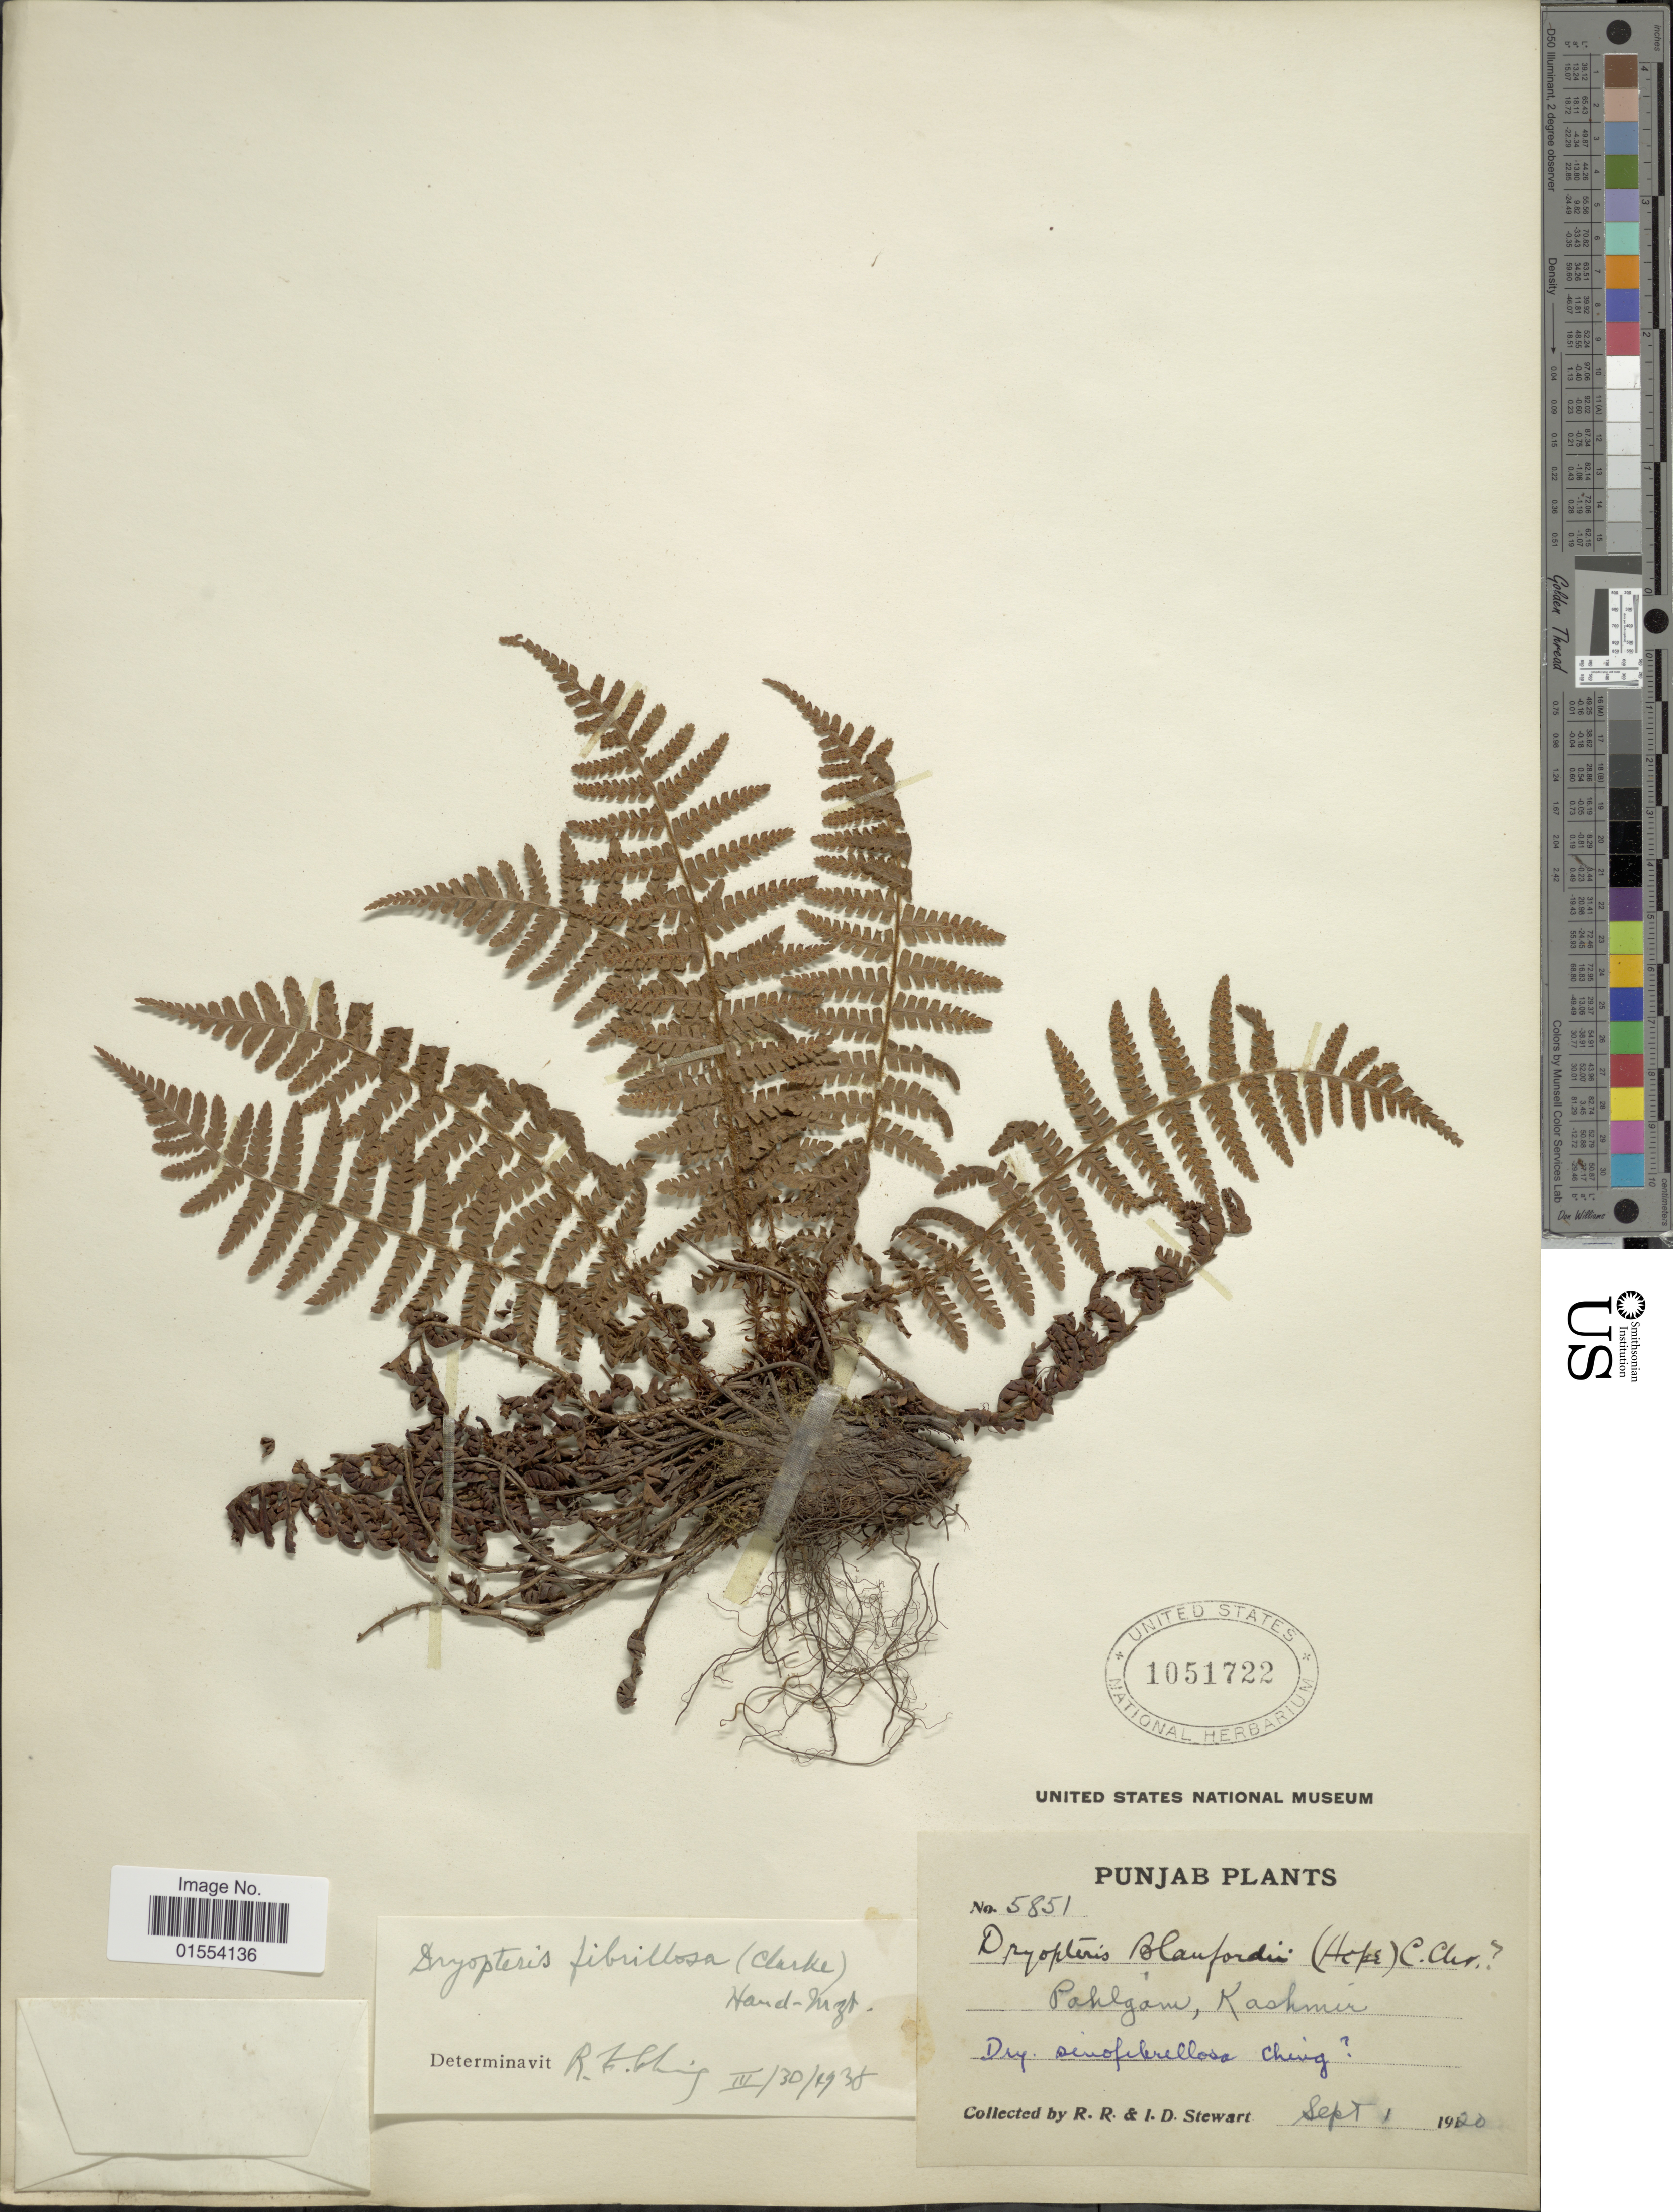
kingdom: Plantae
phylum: Tracheophyta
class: Polypodiopsida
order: Polypodiales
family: Dryopteridaceae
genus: Dryopteris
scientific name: Dryopteris fibrillosa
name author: (Baker) Christ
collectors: R. R. Stewart & I. Stewart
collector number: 5851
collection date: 1920-09-01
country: India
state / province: Jammu and Kashmir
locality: Punjab, Pahlgam, Kashmir.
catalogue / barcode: US 1051722